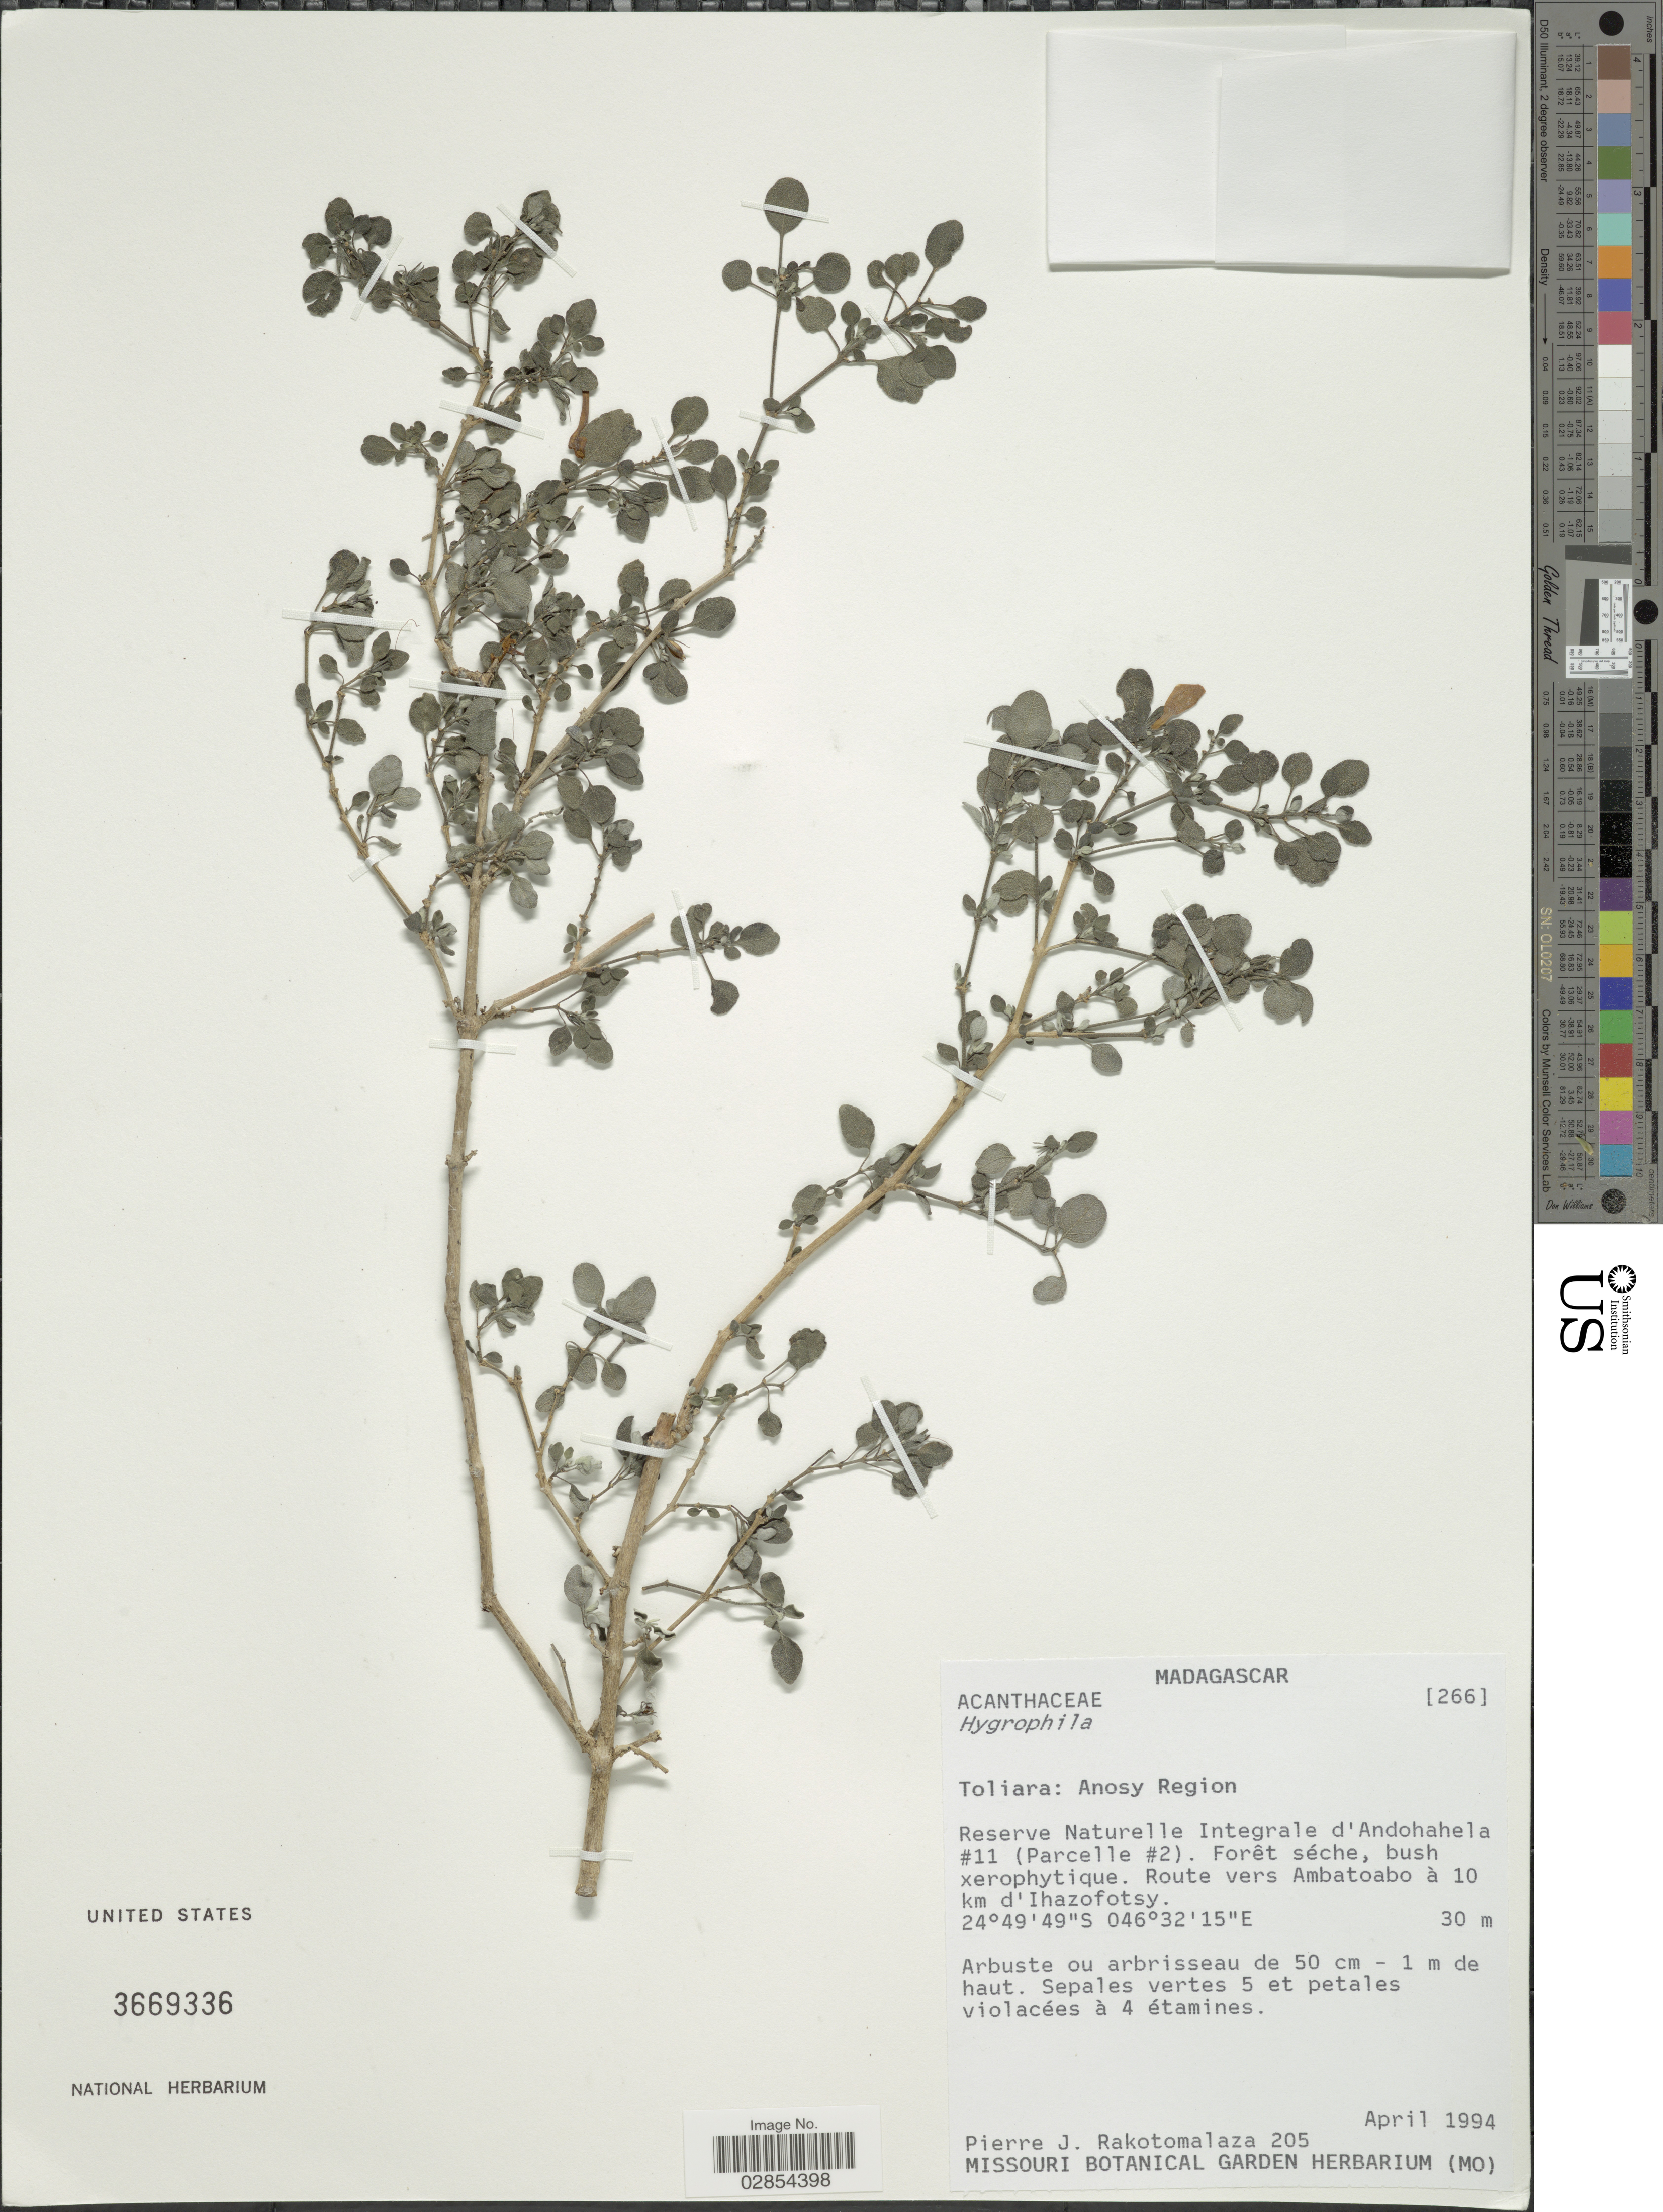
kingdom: Plantae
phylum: Tracheophyta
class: Magnoliopsida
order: Lamiales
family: Acanthaceae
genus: Hygrophila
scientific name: Hygrophila sp.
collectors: P. J. Rakotomalaza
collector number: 205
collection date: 1994-04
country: Madagascar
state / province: Anosy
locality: Anosy Region. Reserve Naturelle Integrale d'Andohahela #11 (Parcelle #2). Route vers Ambatoabo à 10 km d'Ihazofotsy.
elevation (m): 30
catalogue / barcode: US 3669336